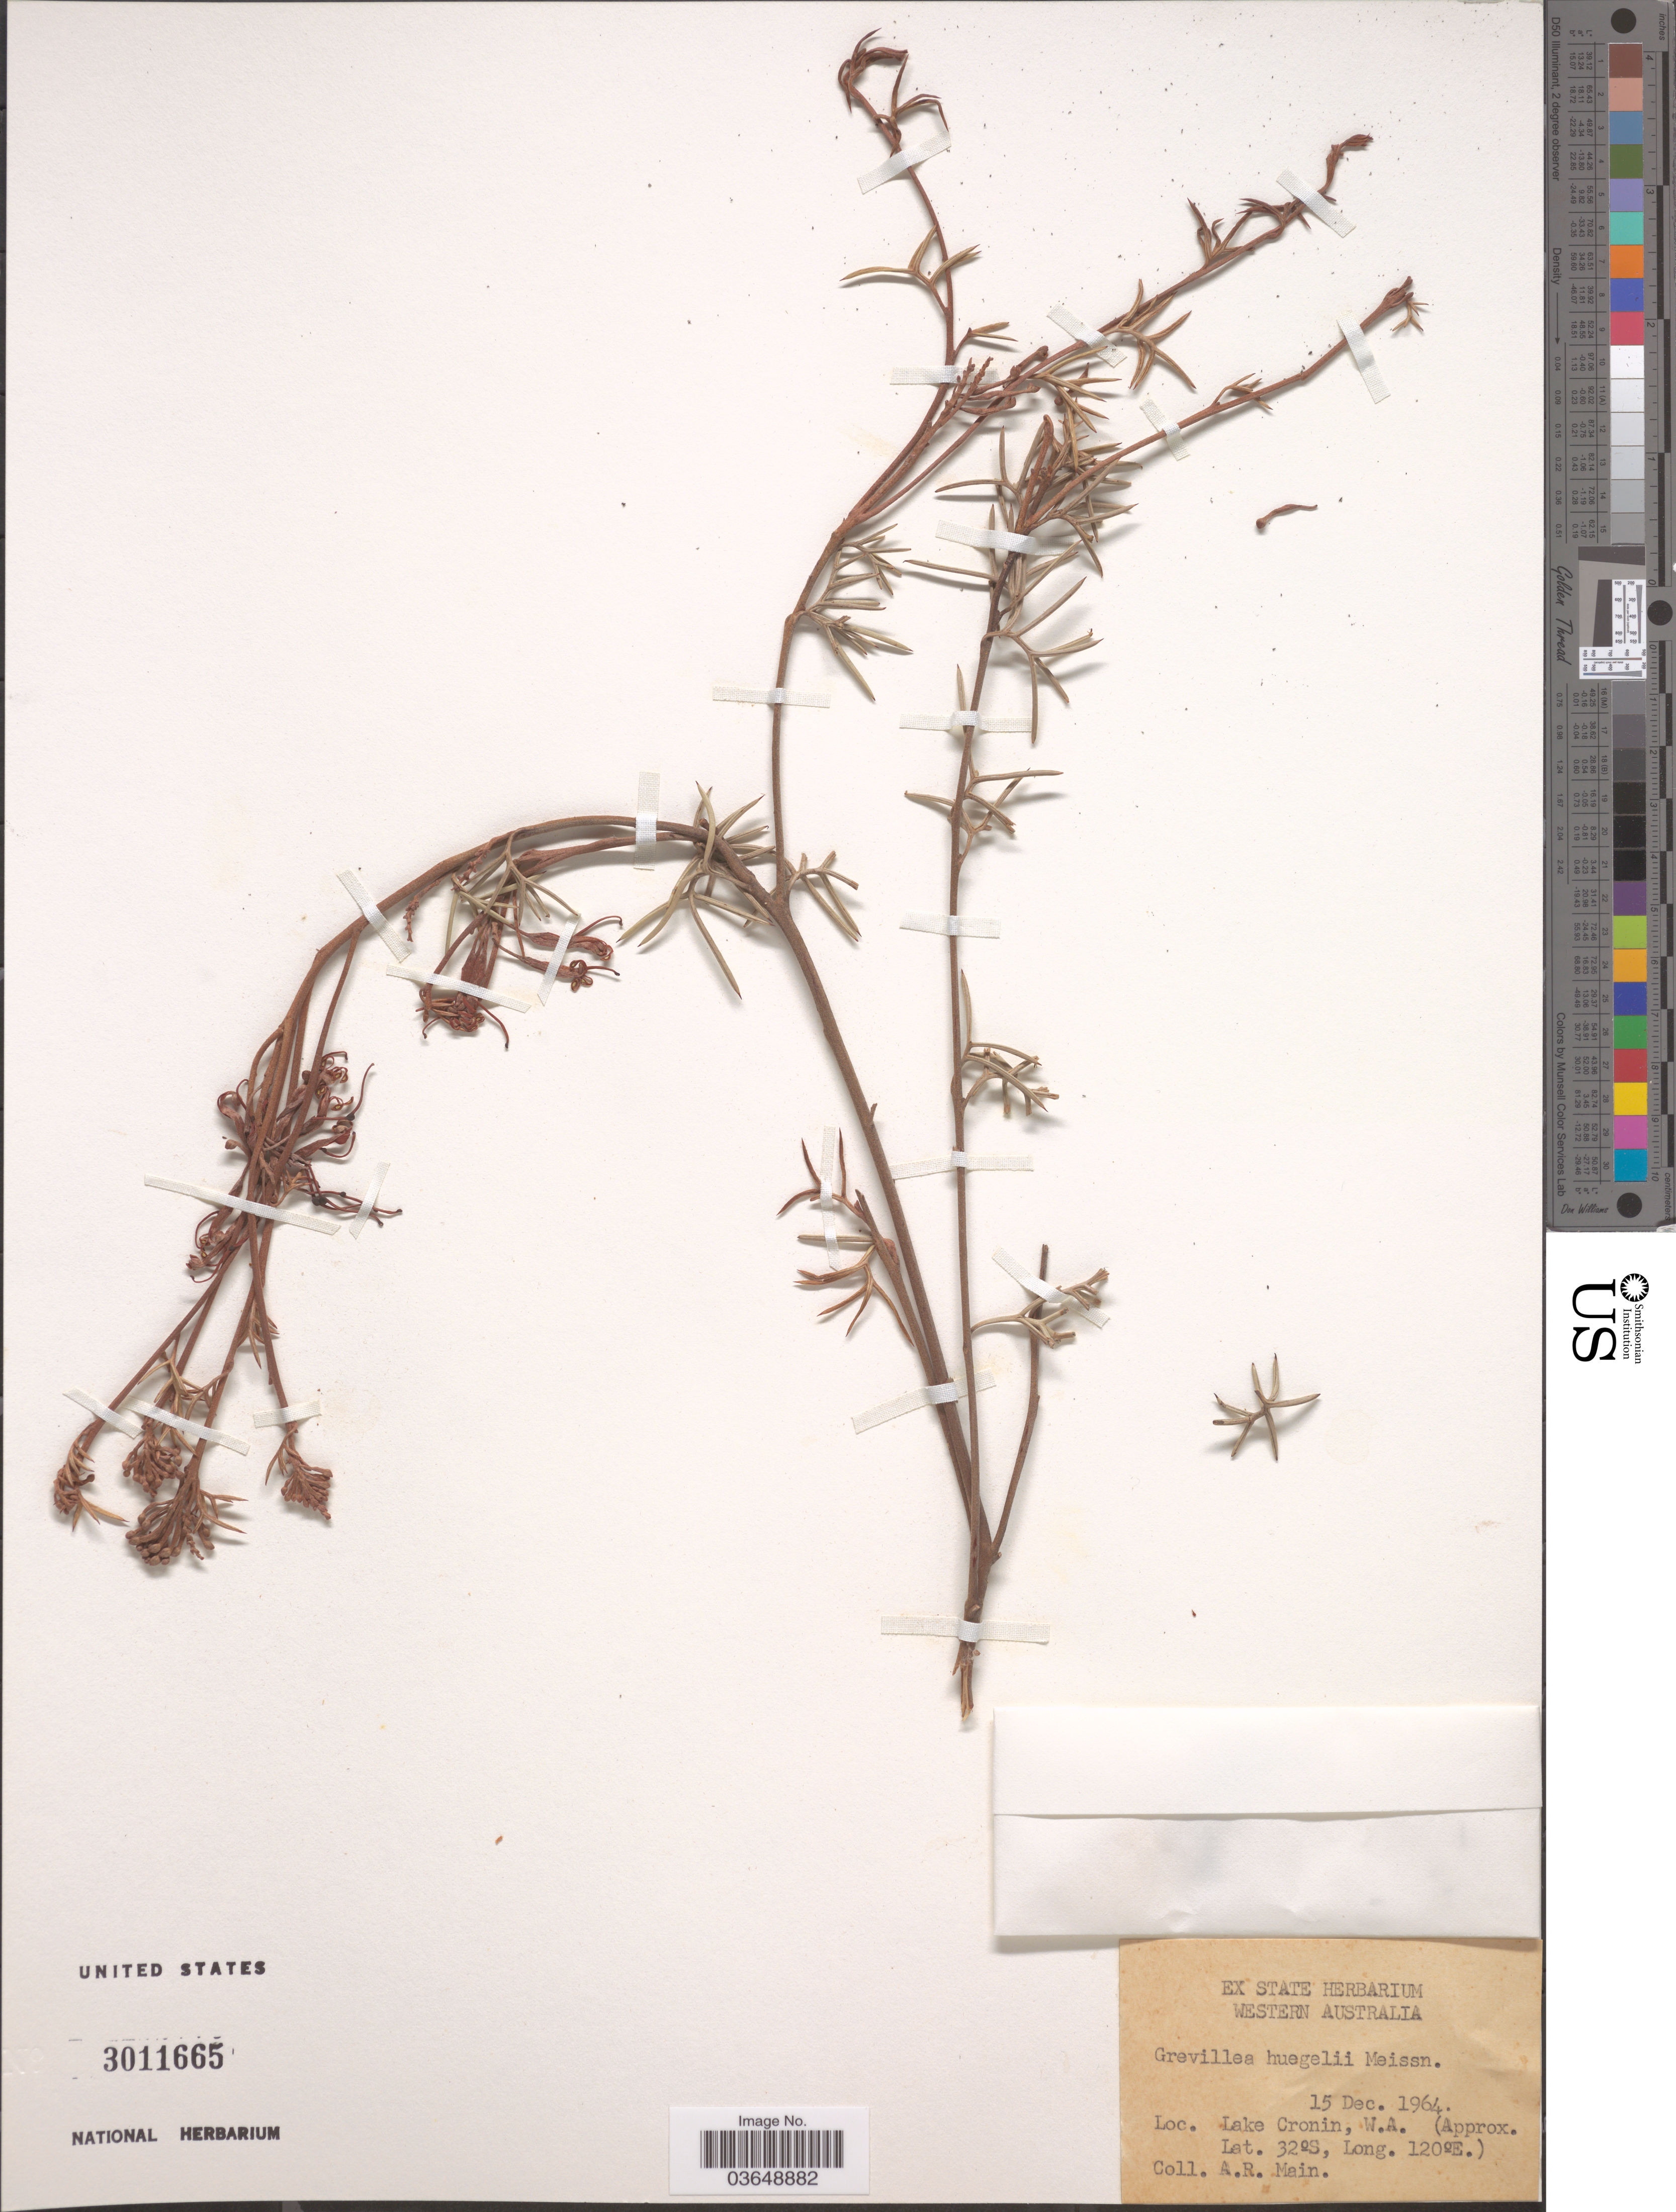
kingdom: Plantae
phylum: Tracheophyta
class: Magnoliopsida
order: Proteales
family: Proteaceae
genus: Grevillea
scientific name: Grevillea hugelii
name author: Meisn.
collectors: A. Main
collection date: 1964-12-15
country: Australia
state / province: Western Australia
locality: Lake Cronin.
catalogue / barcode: US 3011665